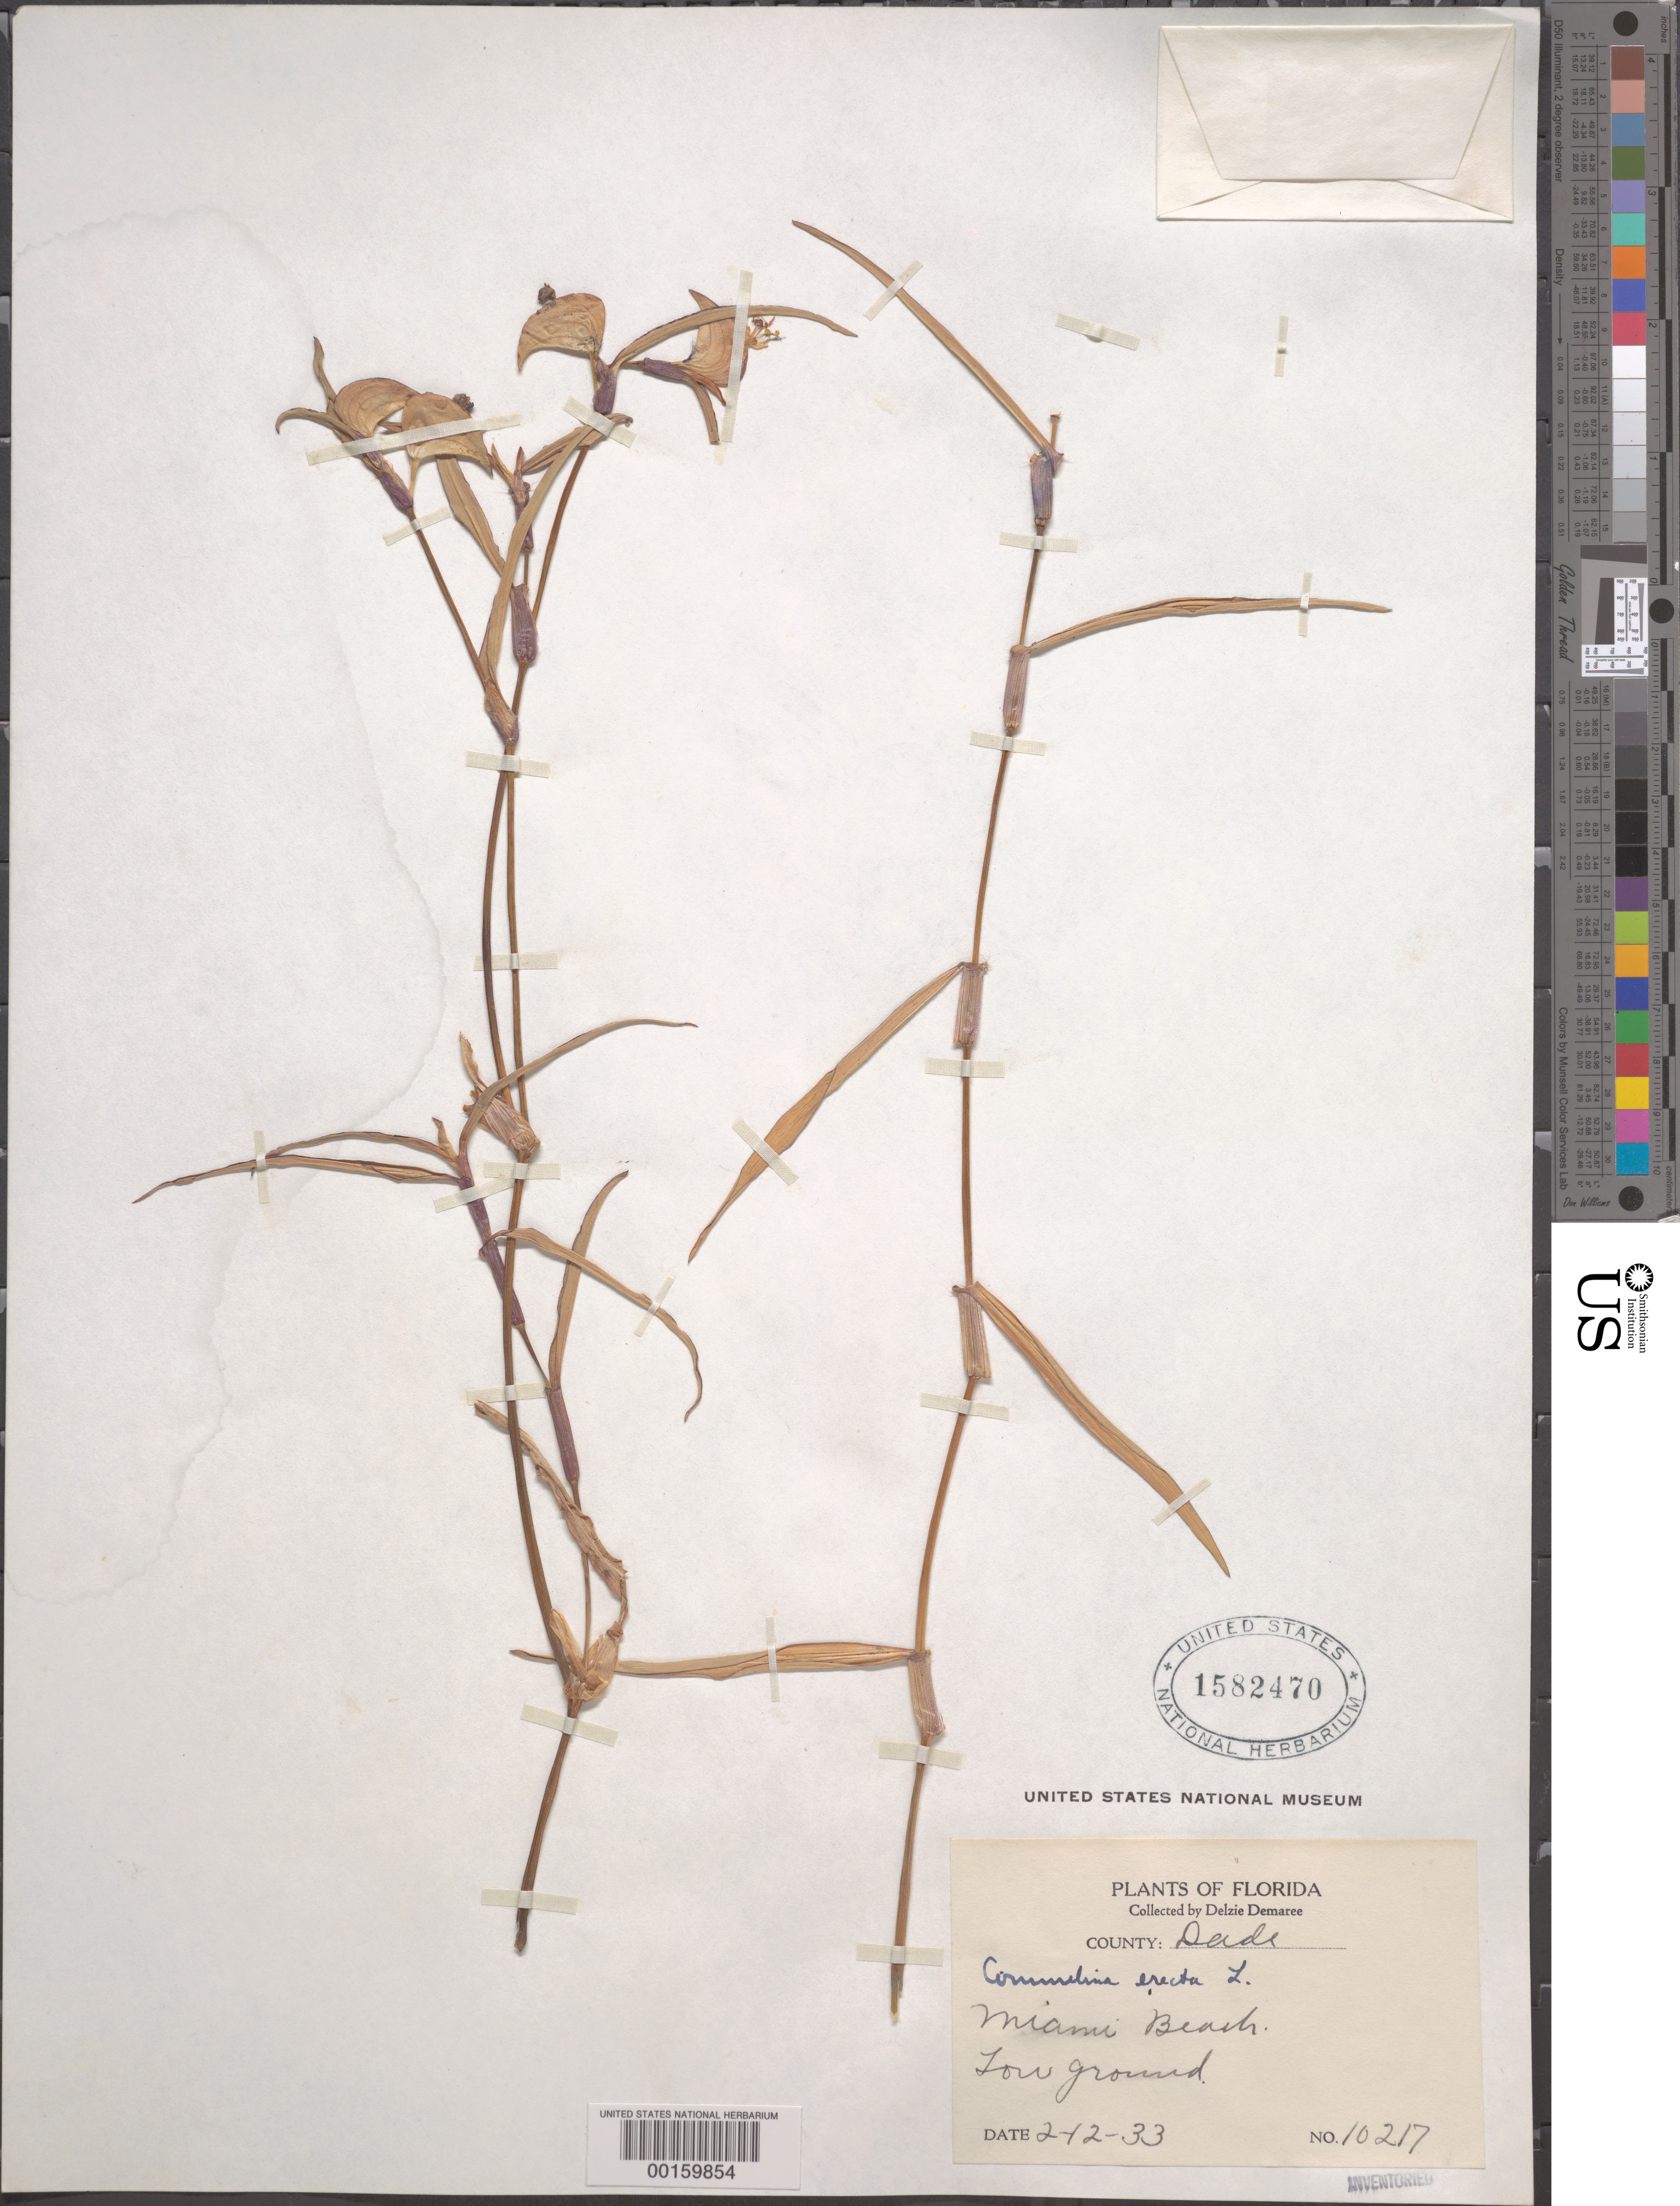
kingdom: Plantae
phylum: Tracheophyta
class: Liliopsida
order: Commelinales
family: Commelinaceae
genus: Commelina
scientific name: Commelina erecta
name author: L.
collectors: D. Demaree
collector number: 10217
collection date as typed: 12 Feb 1933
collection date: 1933-02-12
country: United States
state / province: Florida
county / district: Dade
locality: Miami beach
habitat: Low ground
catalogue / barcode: US 1582470